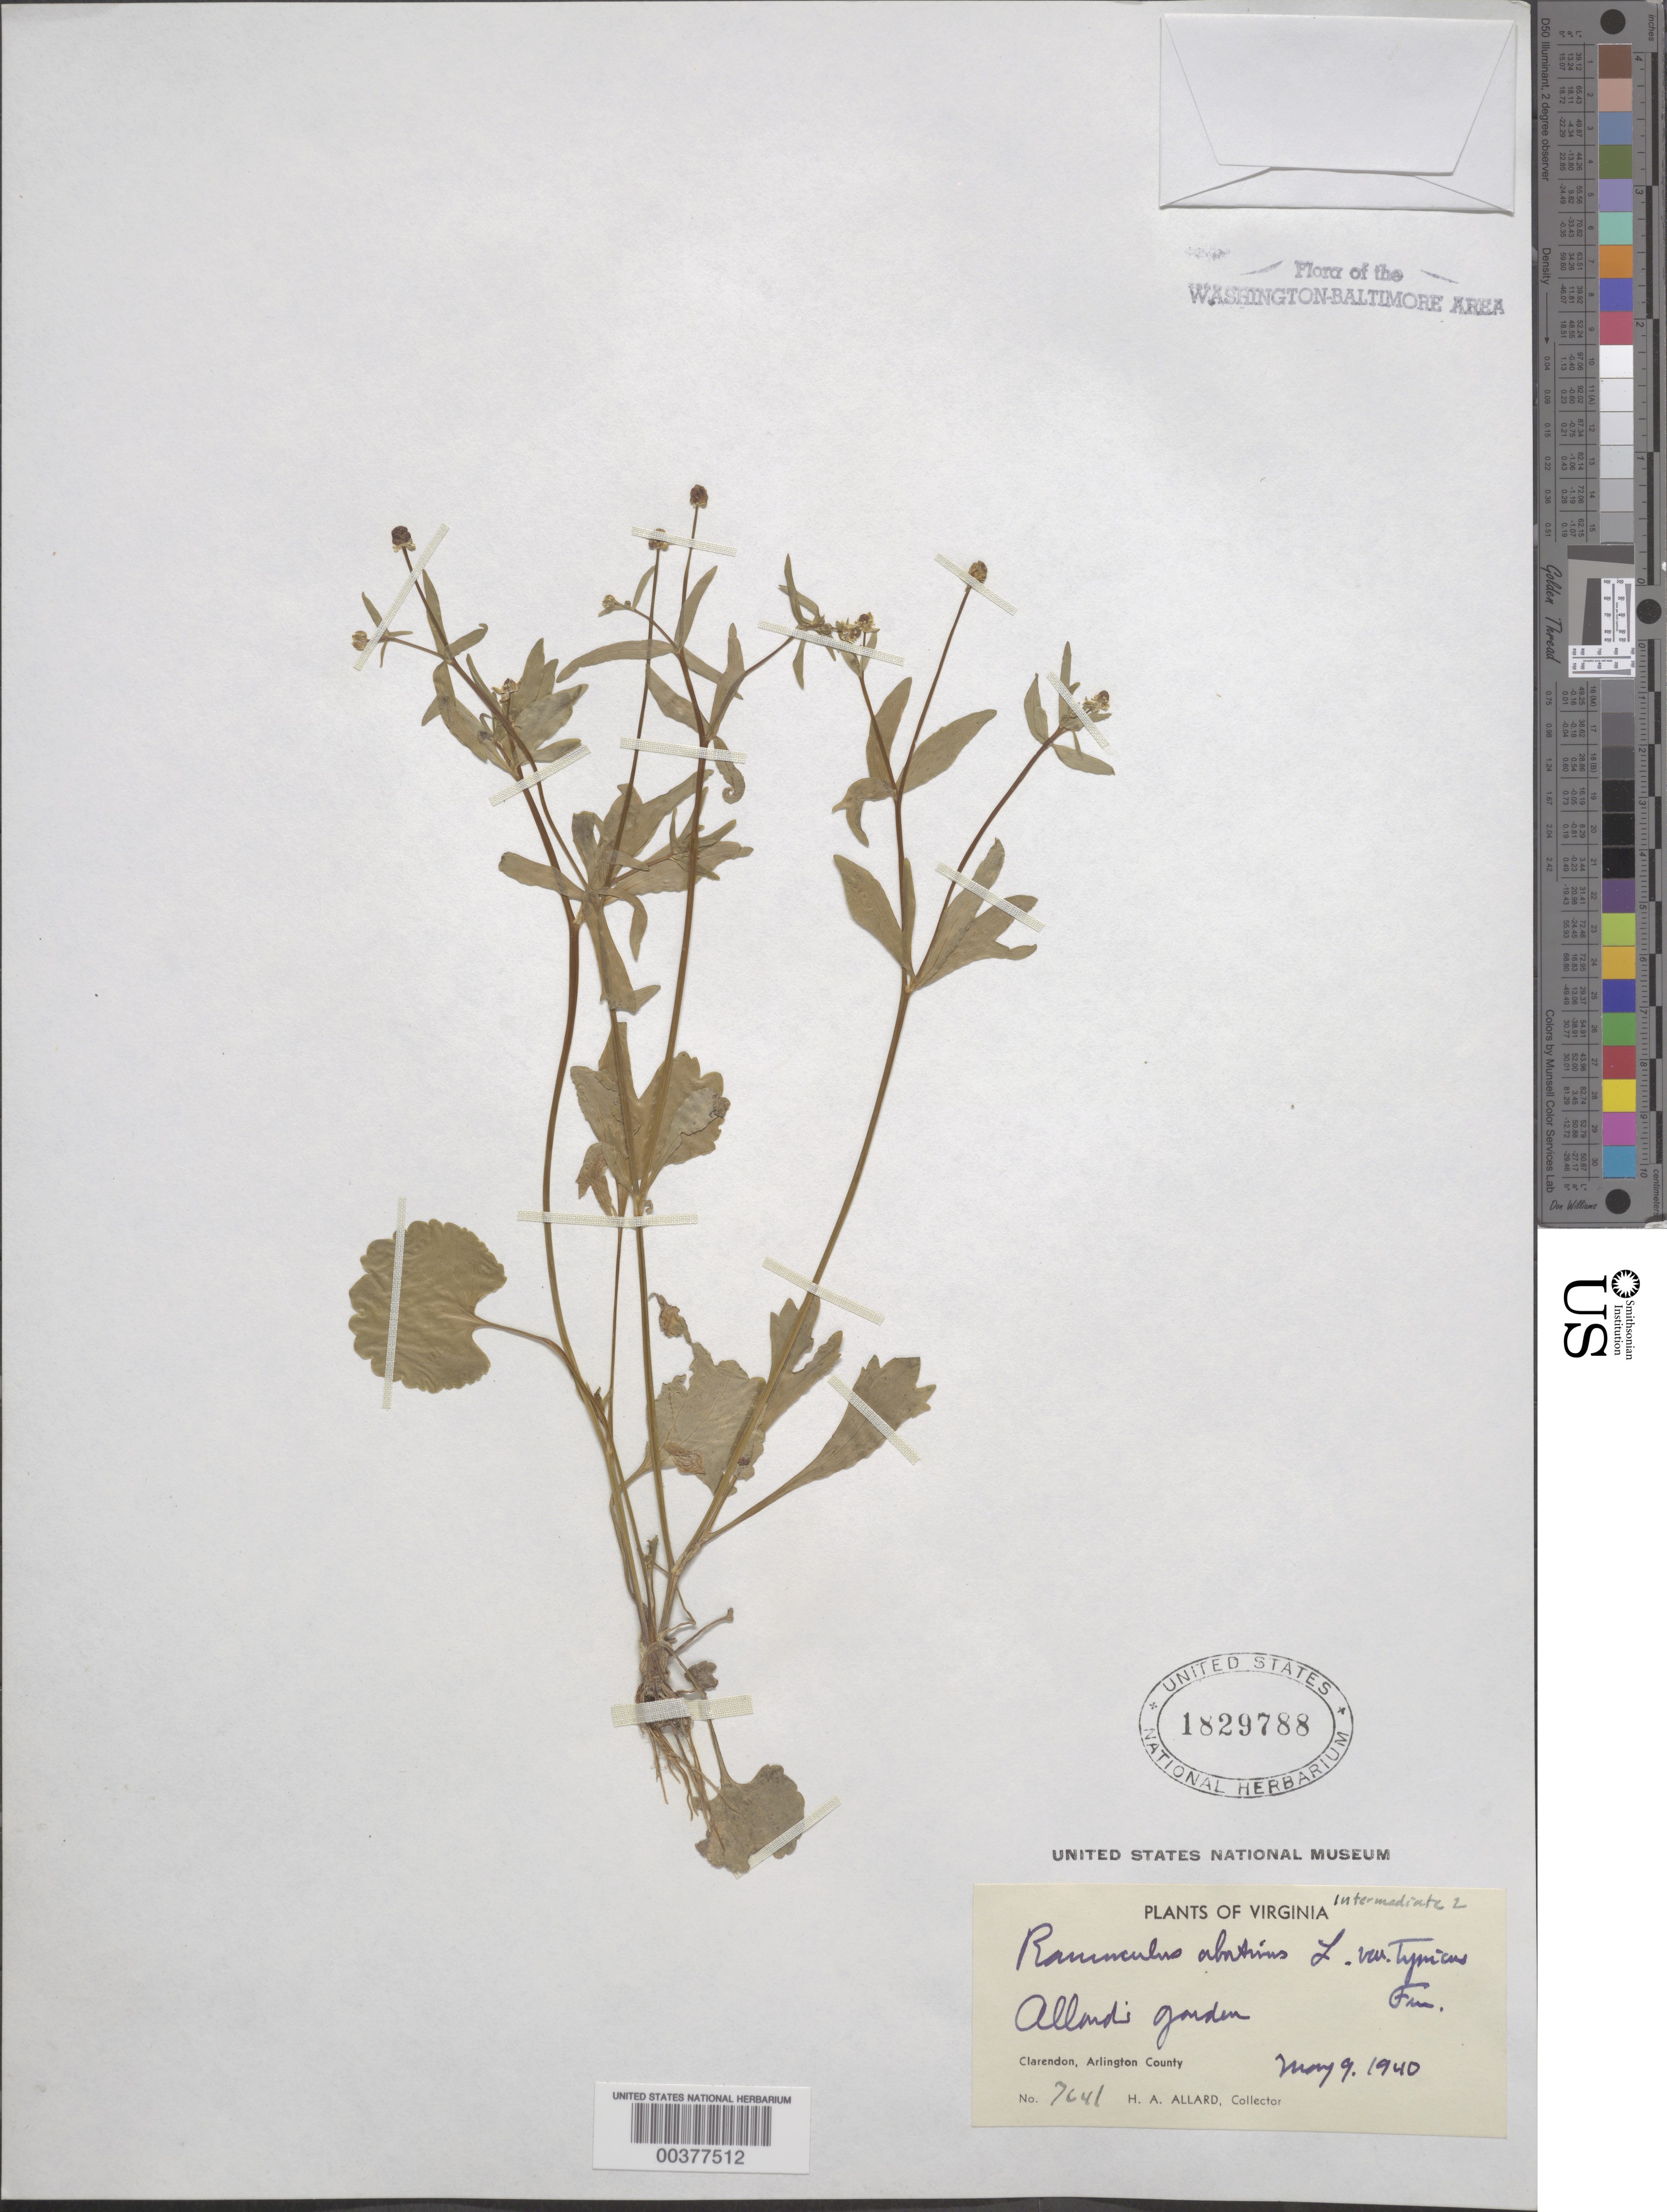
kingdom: Plantae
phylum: Tracheophyta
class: Magnoliopsida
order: Ranunculales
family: Ranunculaceae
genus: Ranunculus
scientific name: Ranunculus abortivus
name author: L.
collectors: H. A. Allard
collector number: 7641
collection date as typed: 09 May 1940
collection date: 1940-05-09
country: United States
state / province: Virginia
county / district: Arlington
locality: Clarendon, Allards Garden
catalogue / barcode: US 1829788